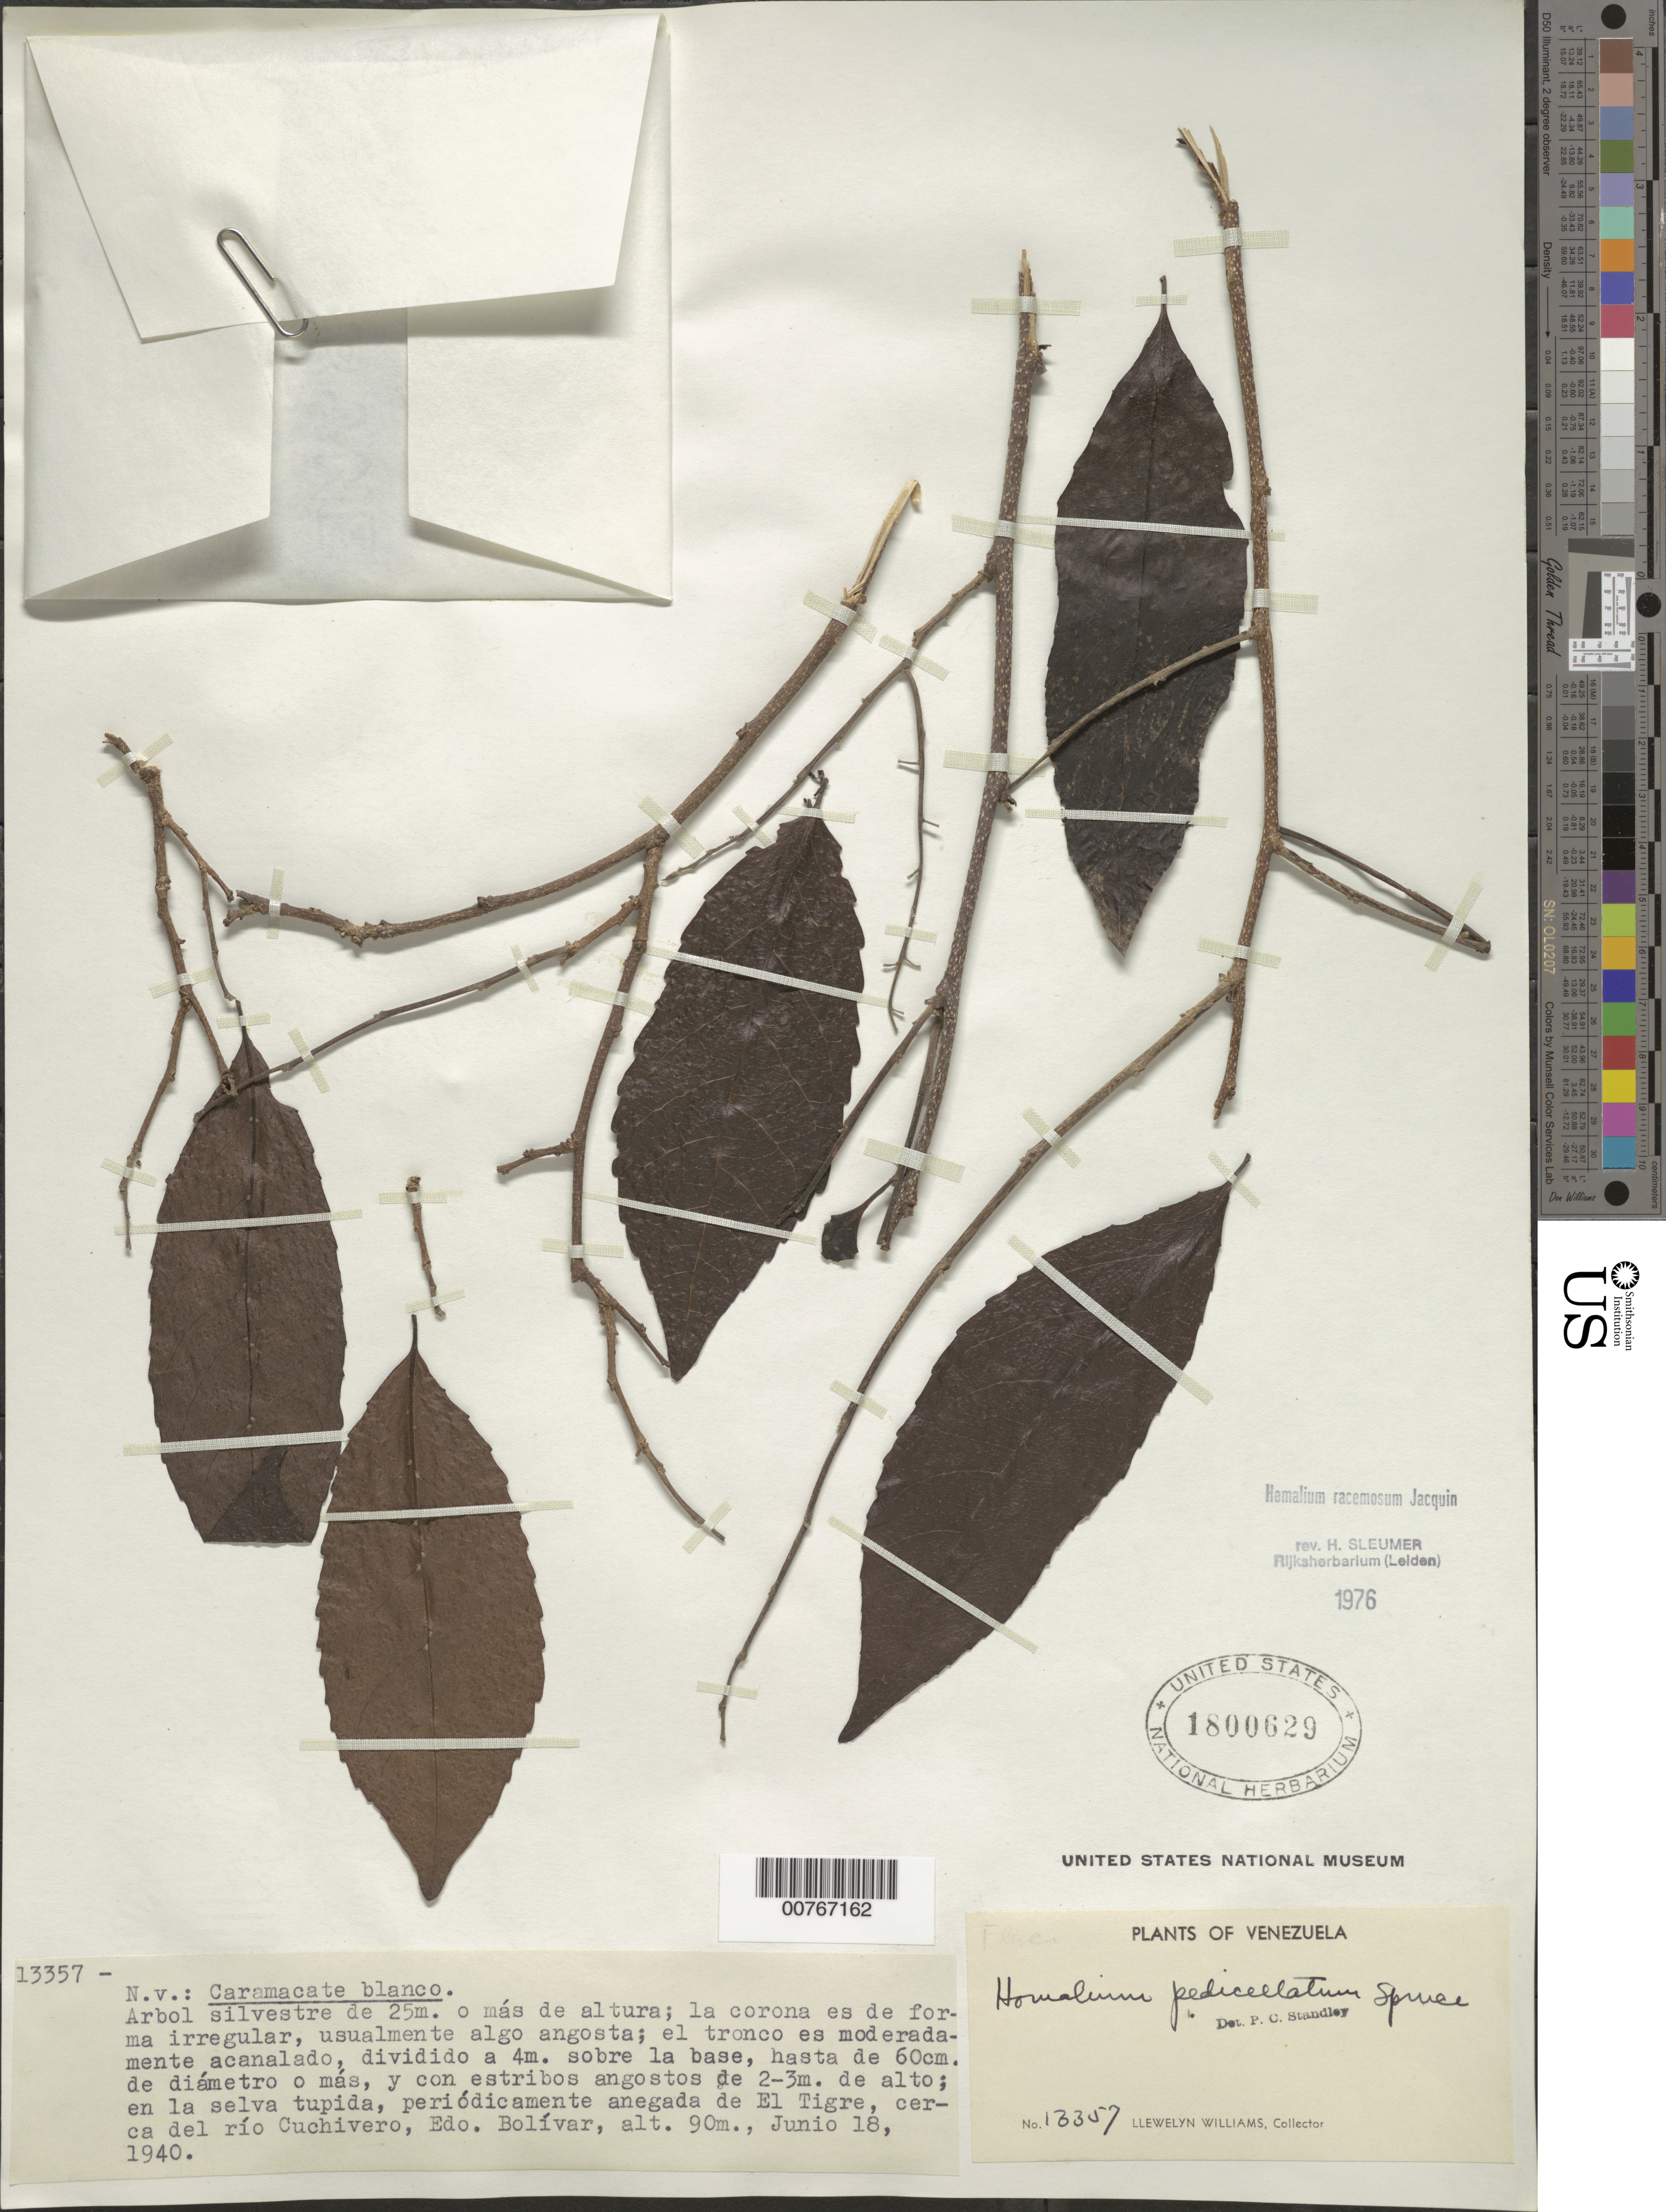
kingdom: Plantae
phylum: Tracheophyta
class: Magnoliopsida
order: Malpighiales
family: Salicaceae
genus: Homalium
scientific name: Homalium racemosum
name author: Jacq.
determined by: Sleumer, H. O.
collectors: Ll. Williams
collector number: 13357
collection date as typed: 18-Jun-40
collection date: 1940-06-18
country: Venezuela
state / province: Bolívar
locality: El Tigre, cerca de El Río Cuchivero; San Vicente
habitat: Selva tupida, periodicamente anegada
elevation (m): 95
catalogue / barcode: US 1800629